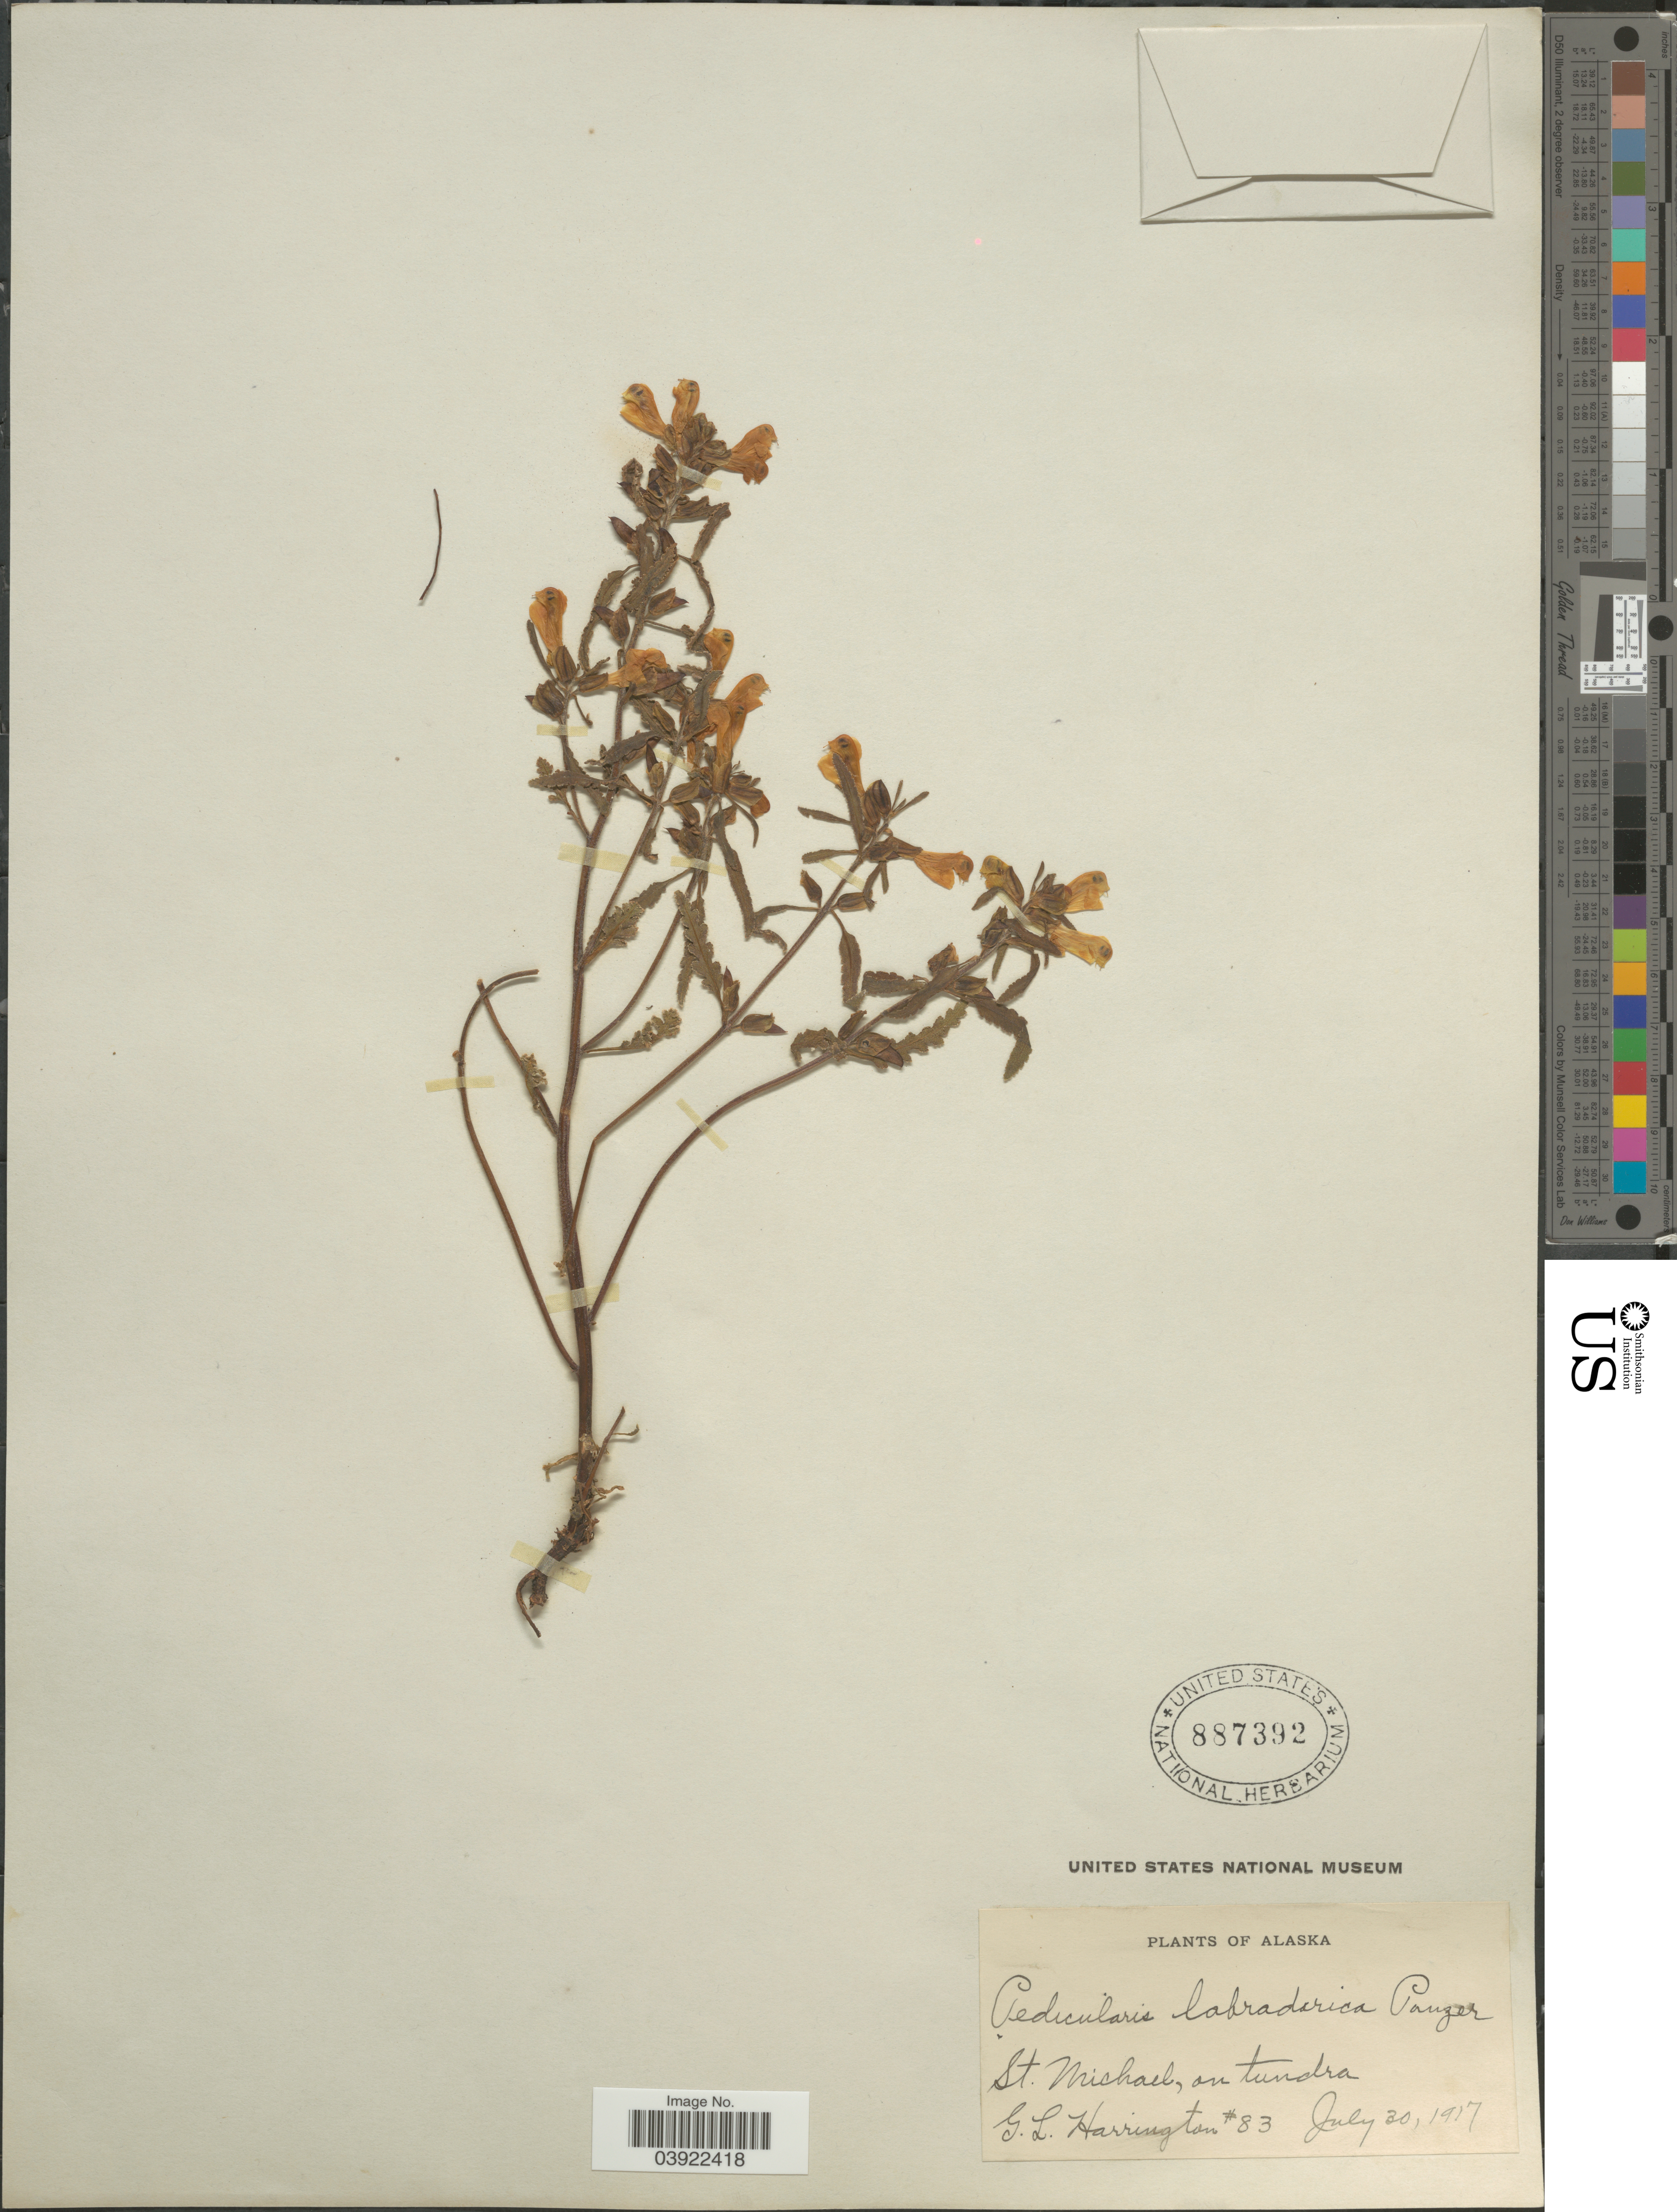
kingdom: Plantae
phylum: Tracheophyta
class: Magnoliopsida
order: Lamiales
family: Orobanchaceae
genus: Pedicularis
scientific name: Pedicularis labradorica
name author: Wirsing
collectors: G. Harrington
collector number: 83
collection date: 1917-07-30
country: United States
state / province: Alaska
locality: St. Michael, on tundra.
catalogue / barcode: US 887392